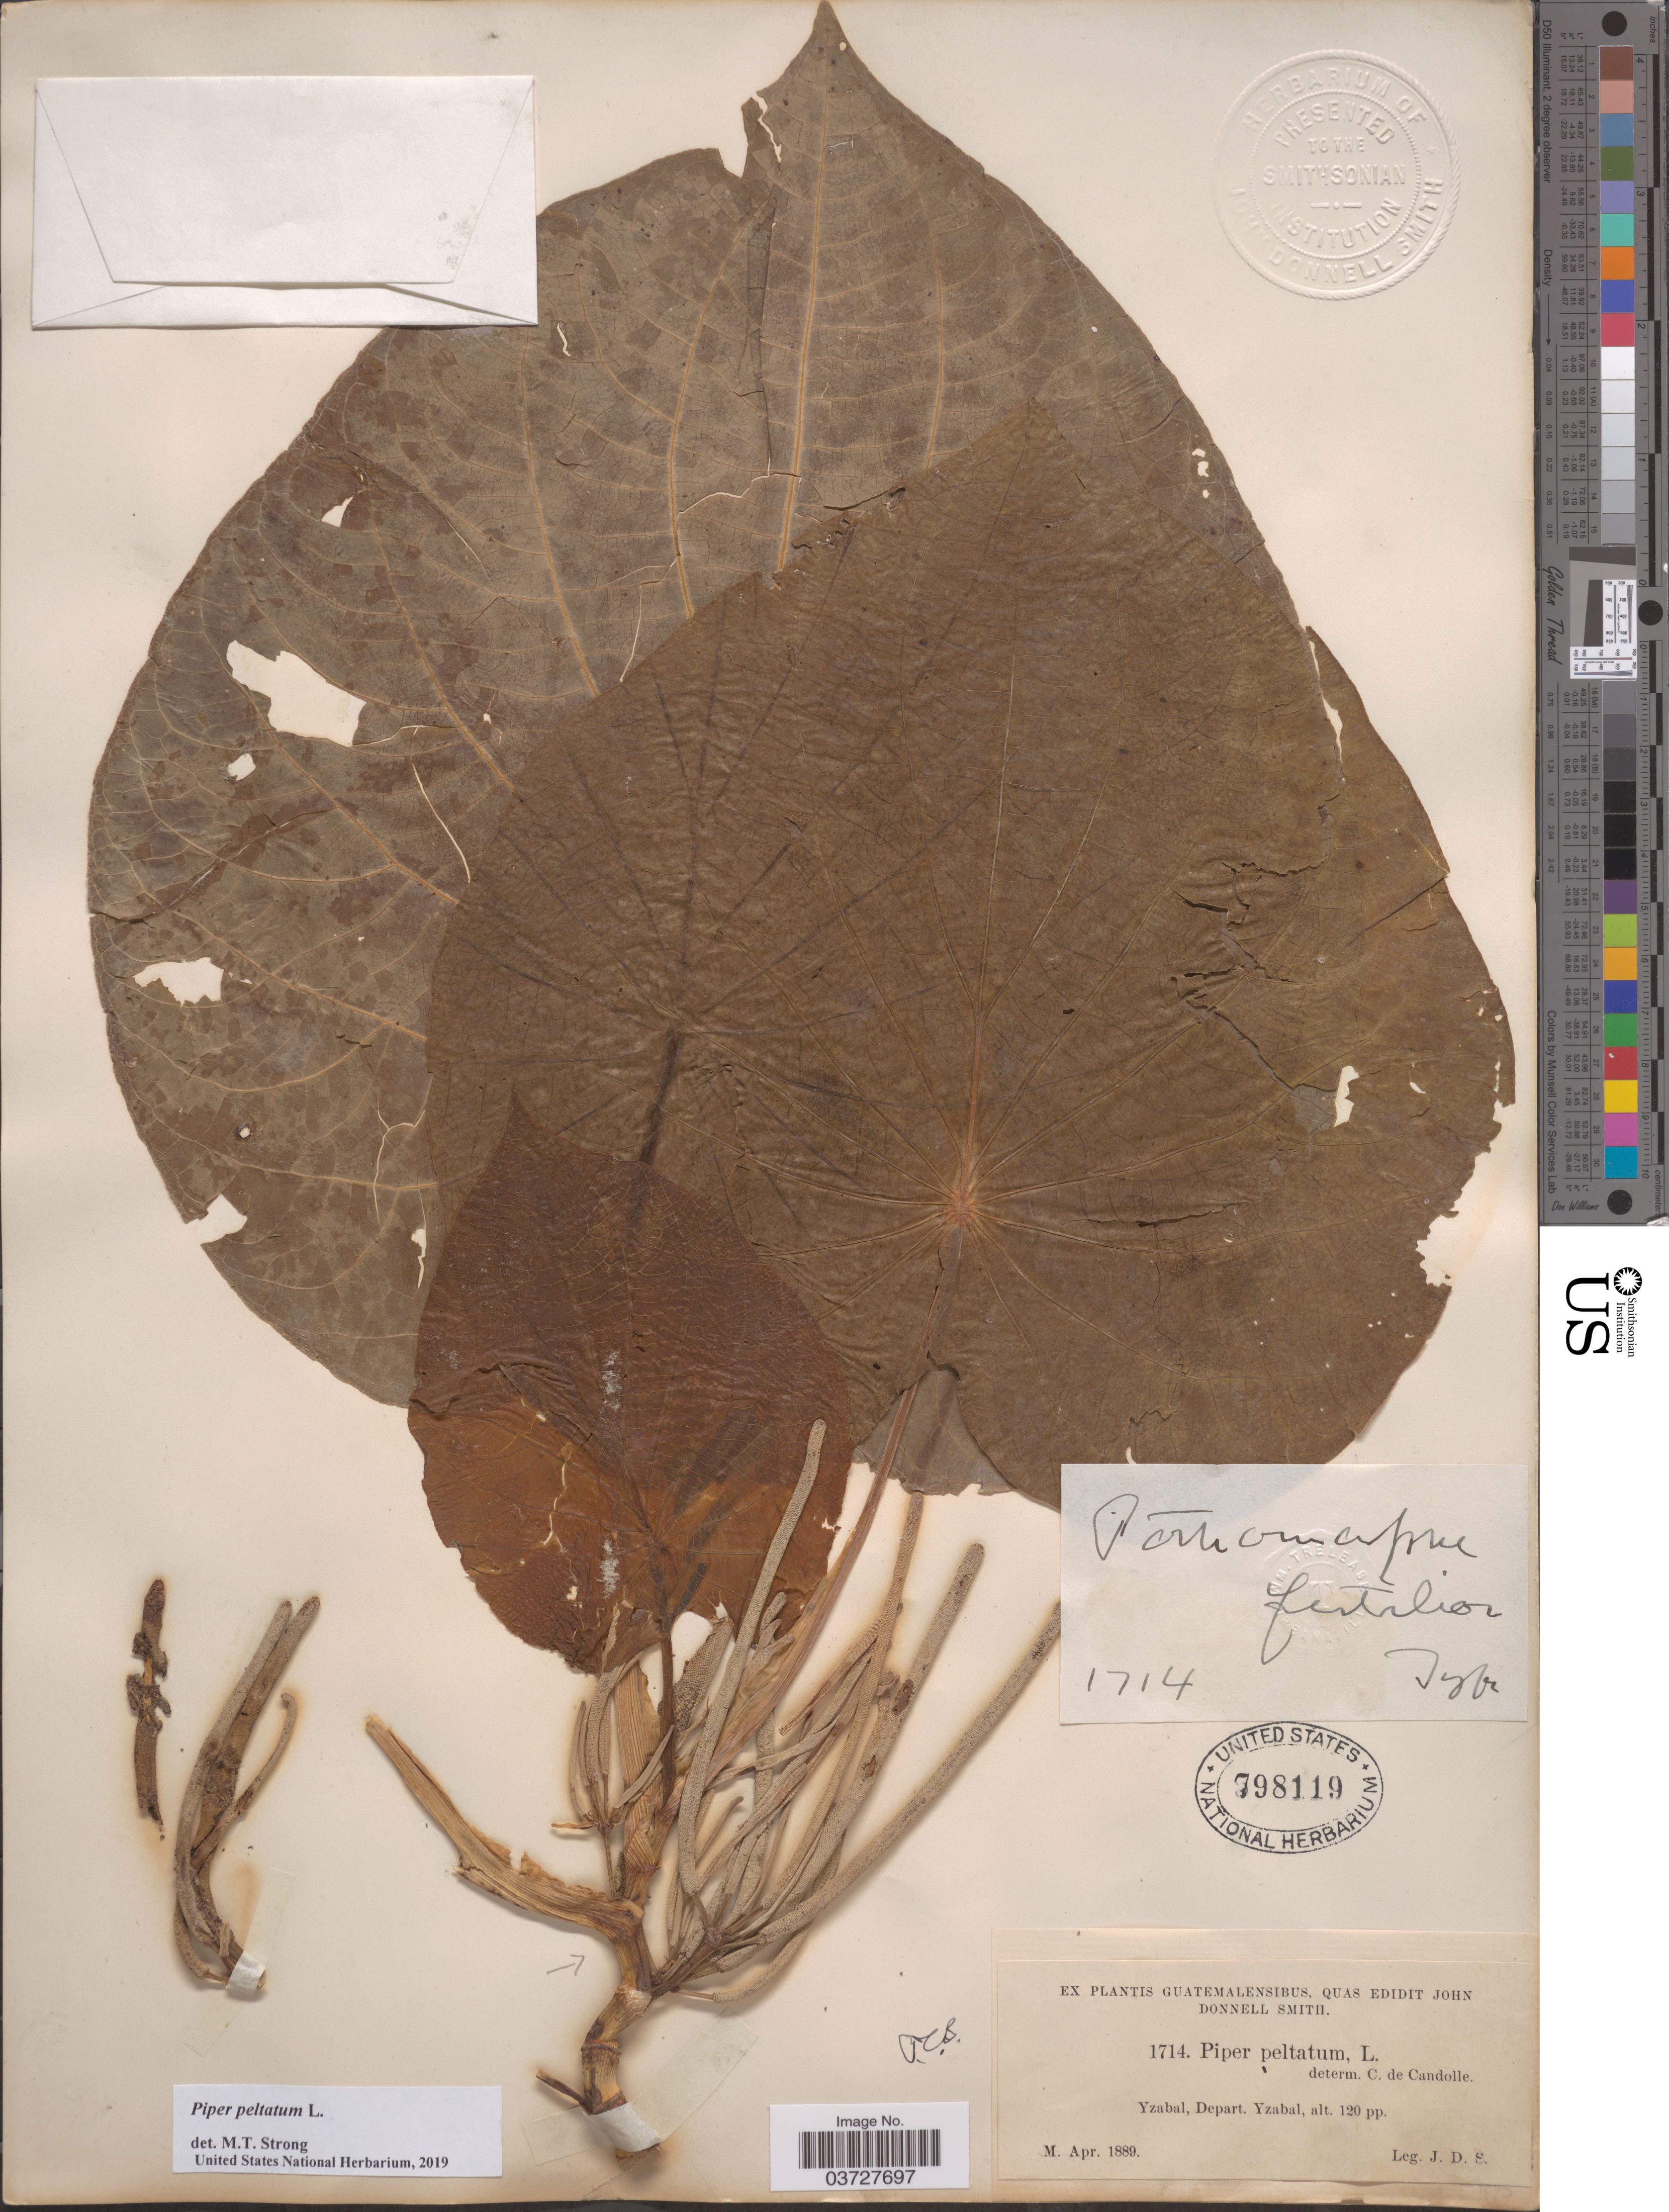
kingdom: Plantae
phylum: Tracheophyta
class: Magnoliopsida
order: Piperales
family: Piperaceae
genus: Piper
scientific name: Piper peltatum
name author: L.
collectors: J. Donnell Smith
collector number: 1714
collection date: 1889-04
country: Guatemala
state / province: Izabal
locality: Yzabal, Depart. Yzabal.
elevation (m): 37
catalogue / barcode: US 798119